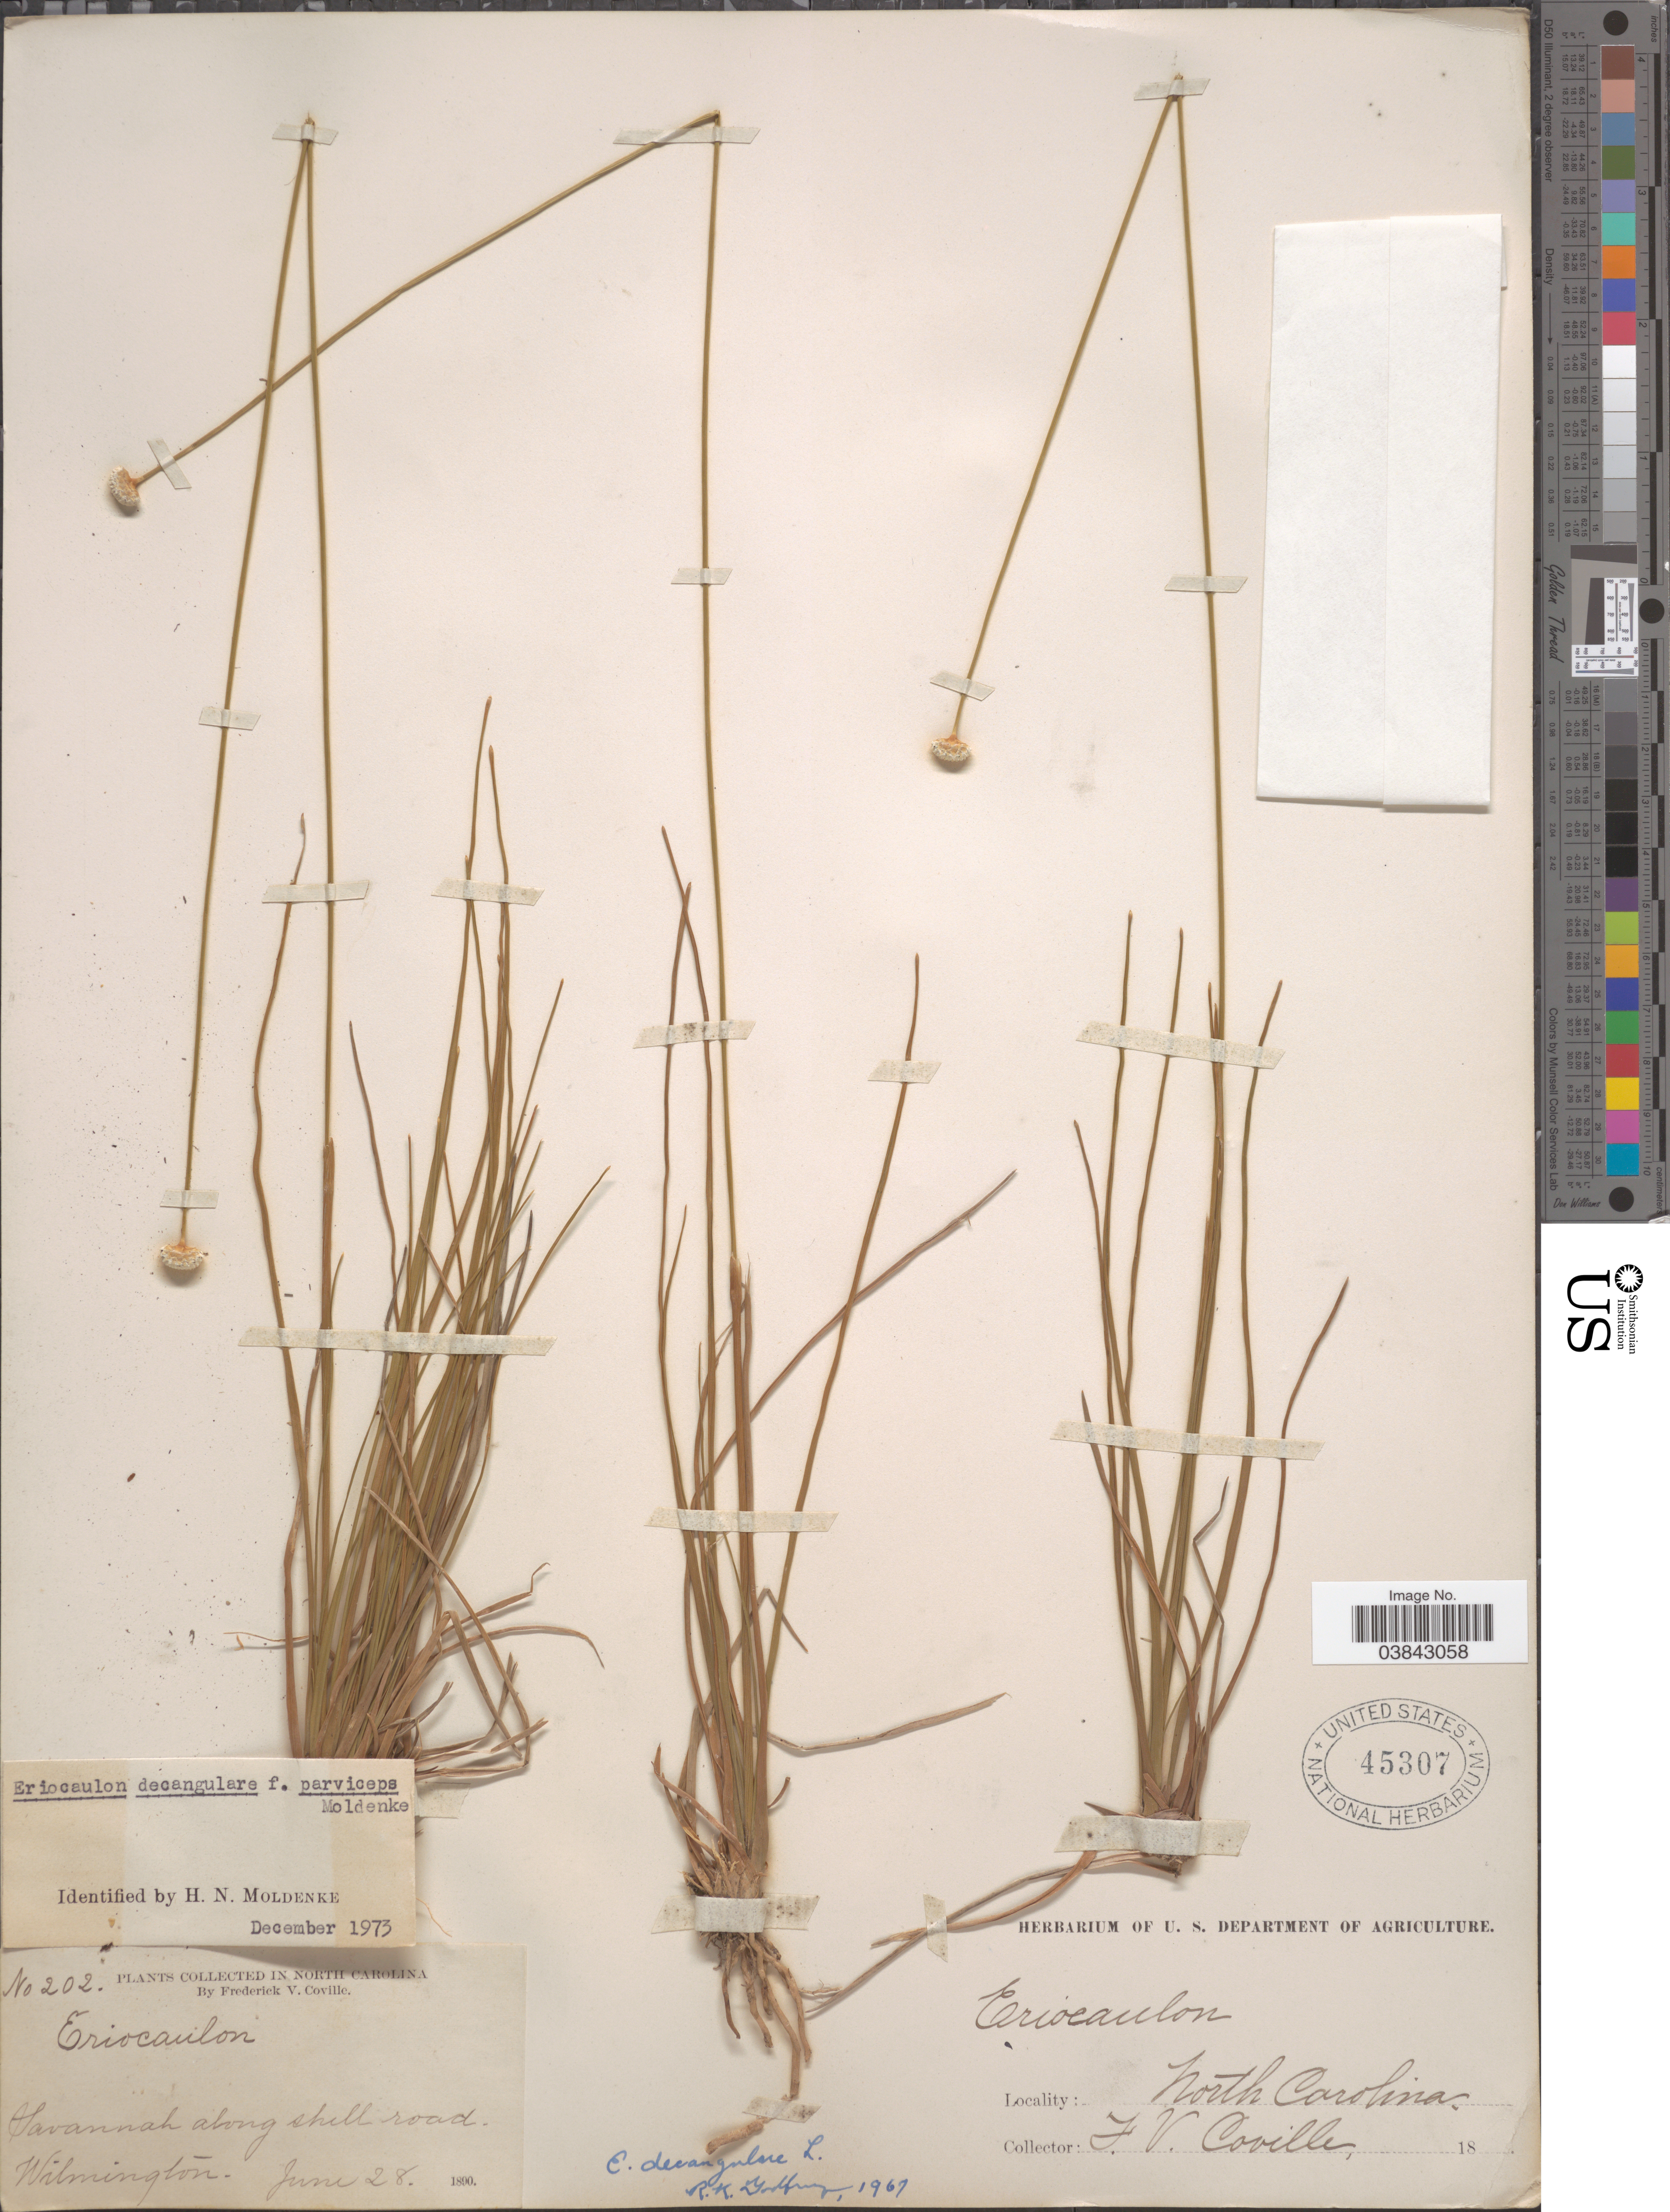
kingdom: Plantae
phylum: Tracheophyta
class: Liliopsida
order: Poales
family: Eriocaulaceae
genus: Eriocaulon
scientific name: Eriocaulon decangulare f. parviceps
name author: Moldenke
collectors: F. V. Coville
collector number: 202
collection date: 1890-06-28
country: United States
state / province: North Carolina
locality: Along shell road. Wilmington.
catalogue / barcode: US 45307